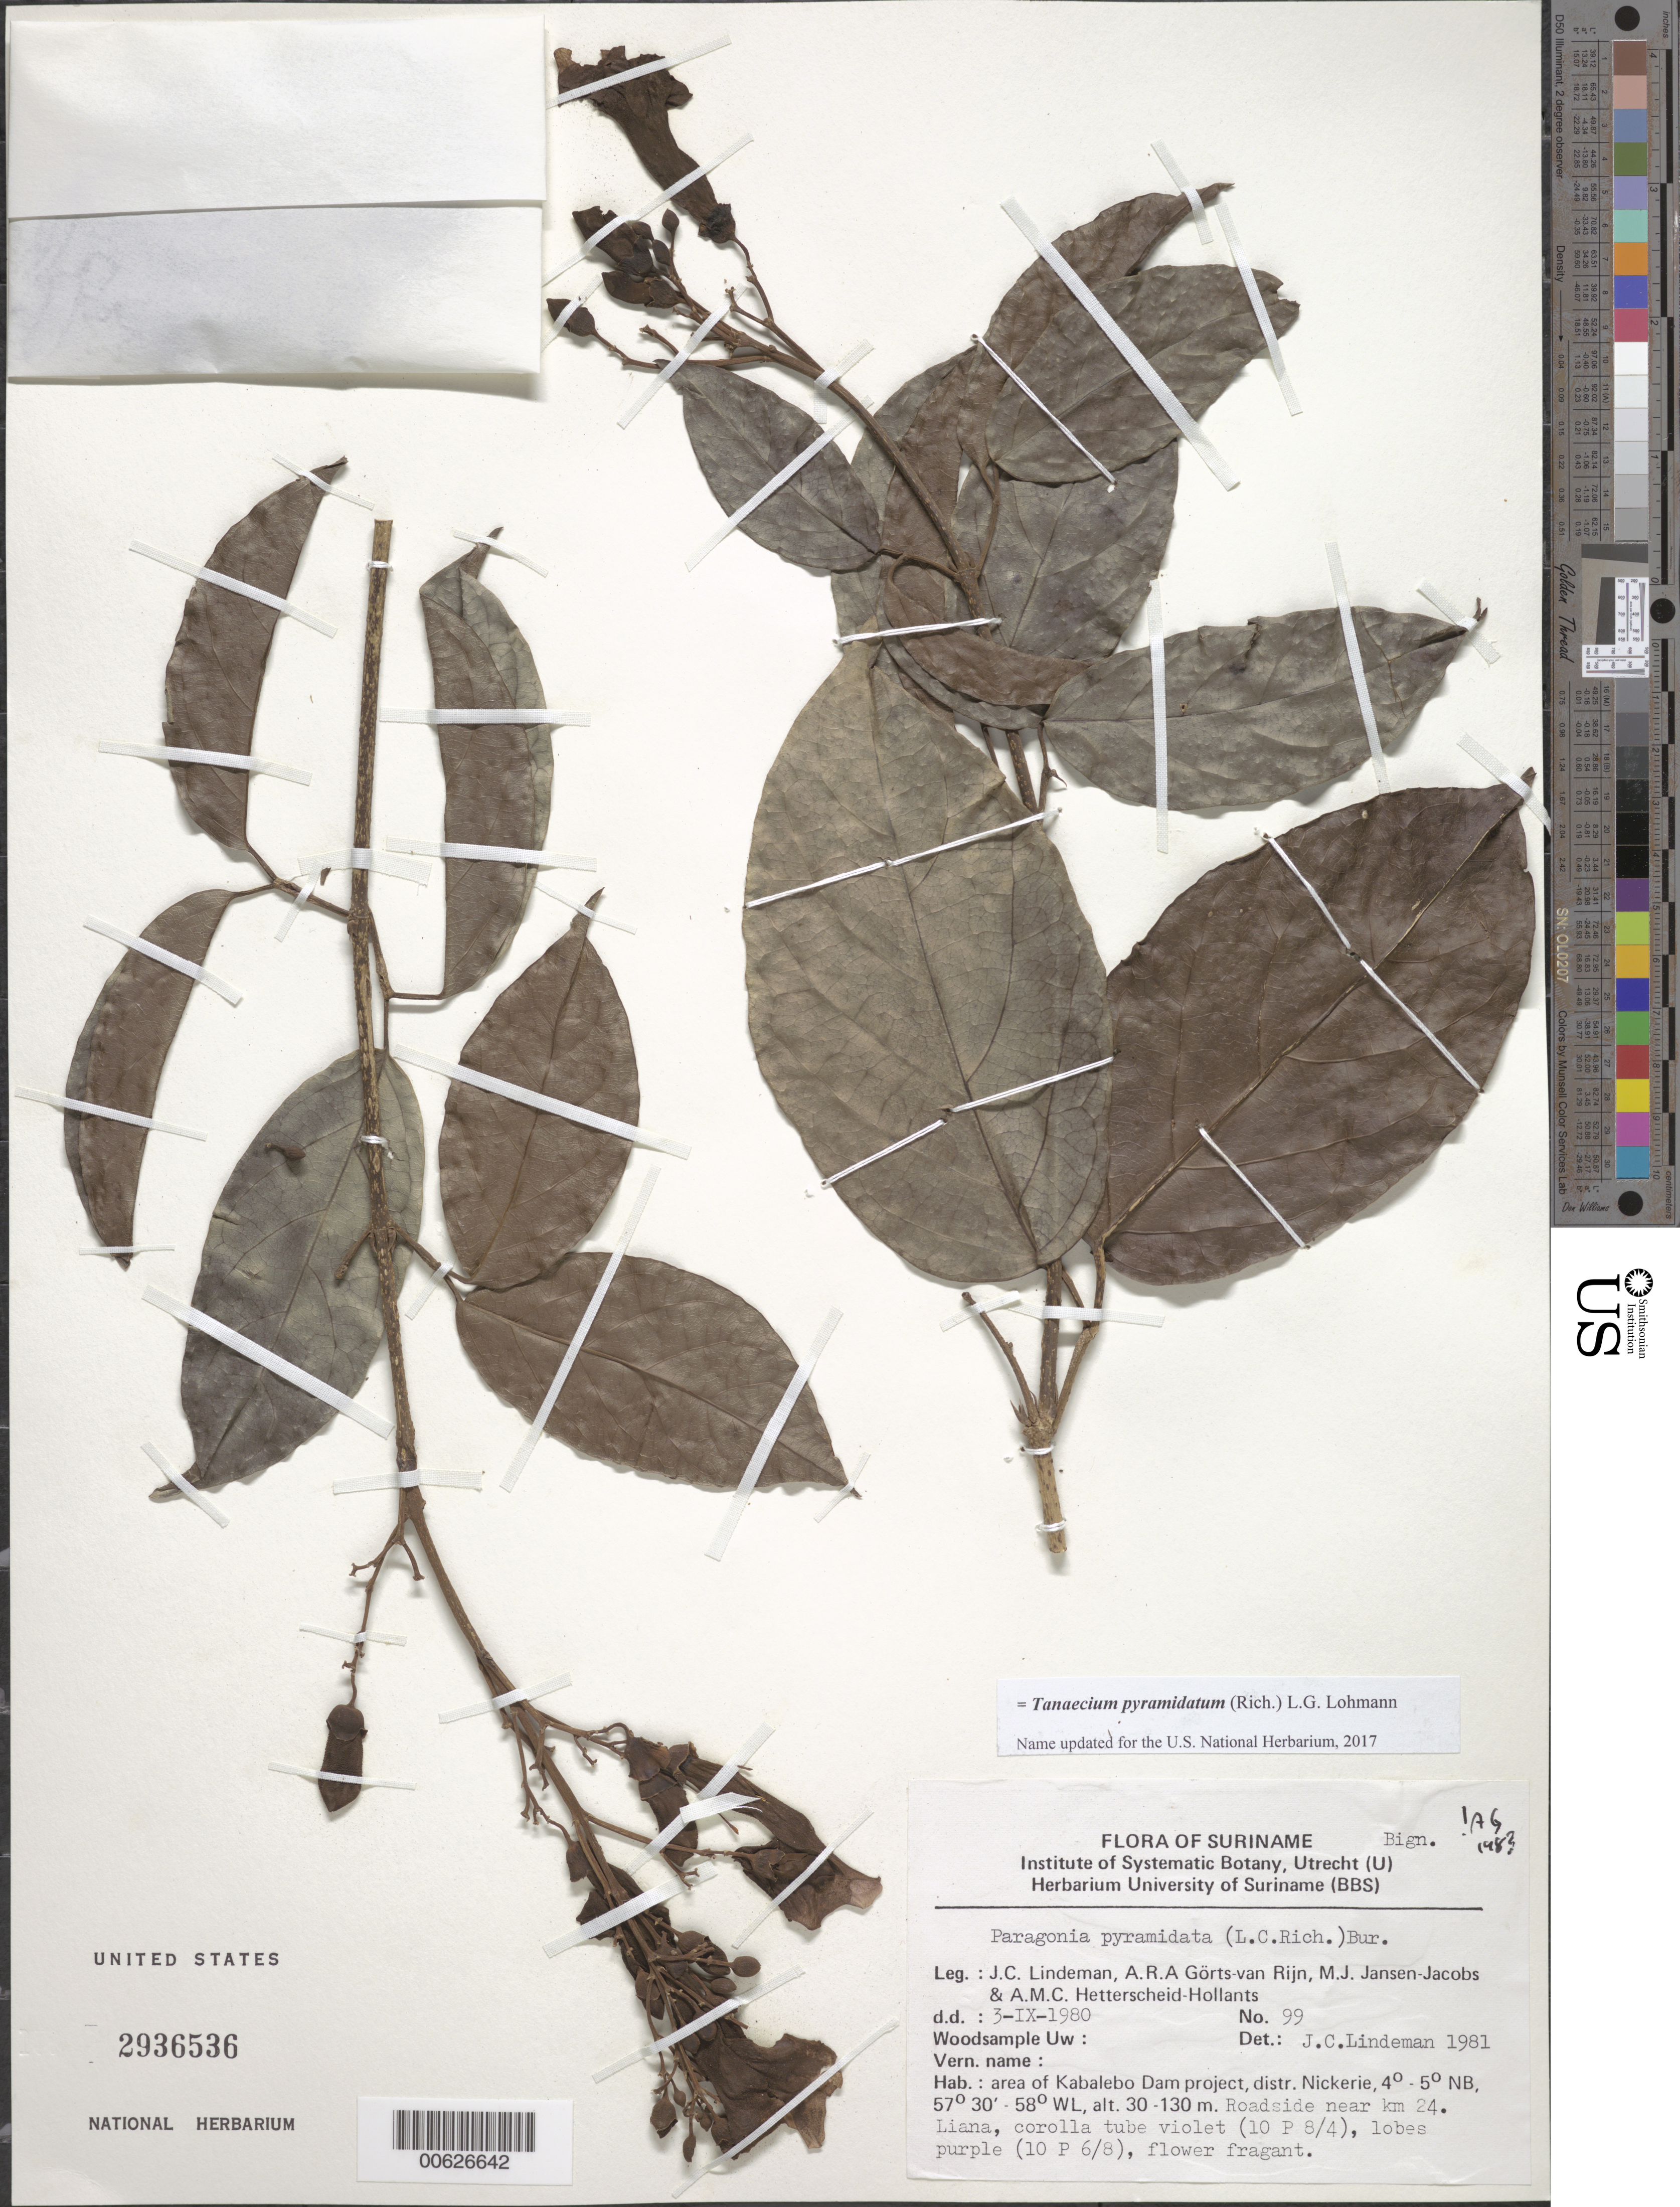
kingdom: Plantae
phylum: Tracheophyta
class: Magnoliopsida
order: Lamiales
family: Bignoniaceae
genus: Tanaecium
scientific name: Tanaecium pyramidatum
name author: (Rich.) L.G. Lohmann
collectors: J. C. Lindeman, A. .R. A. Görts-van Rijn, M. J. Jansen-Jacobs & A. Hetterscheid-Hollants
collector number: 80 99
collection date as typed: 3-Sep-80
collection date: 1980-09-03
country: Suriname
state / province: Nickerie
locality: Kabalebo Dam project area. Roadside near km 24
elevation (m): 30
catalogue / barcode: US 2936536